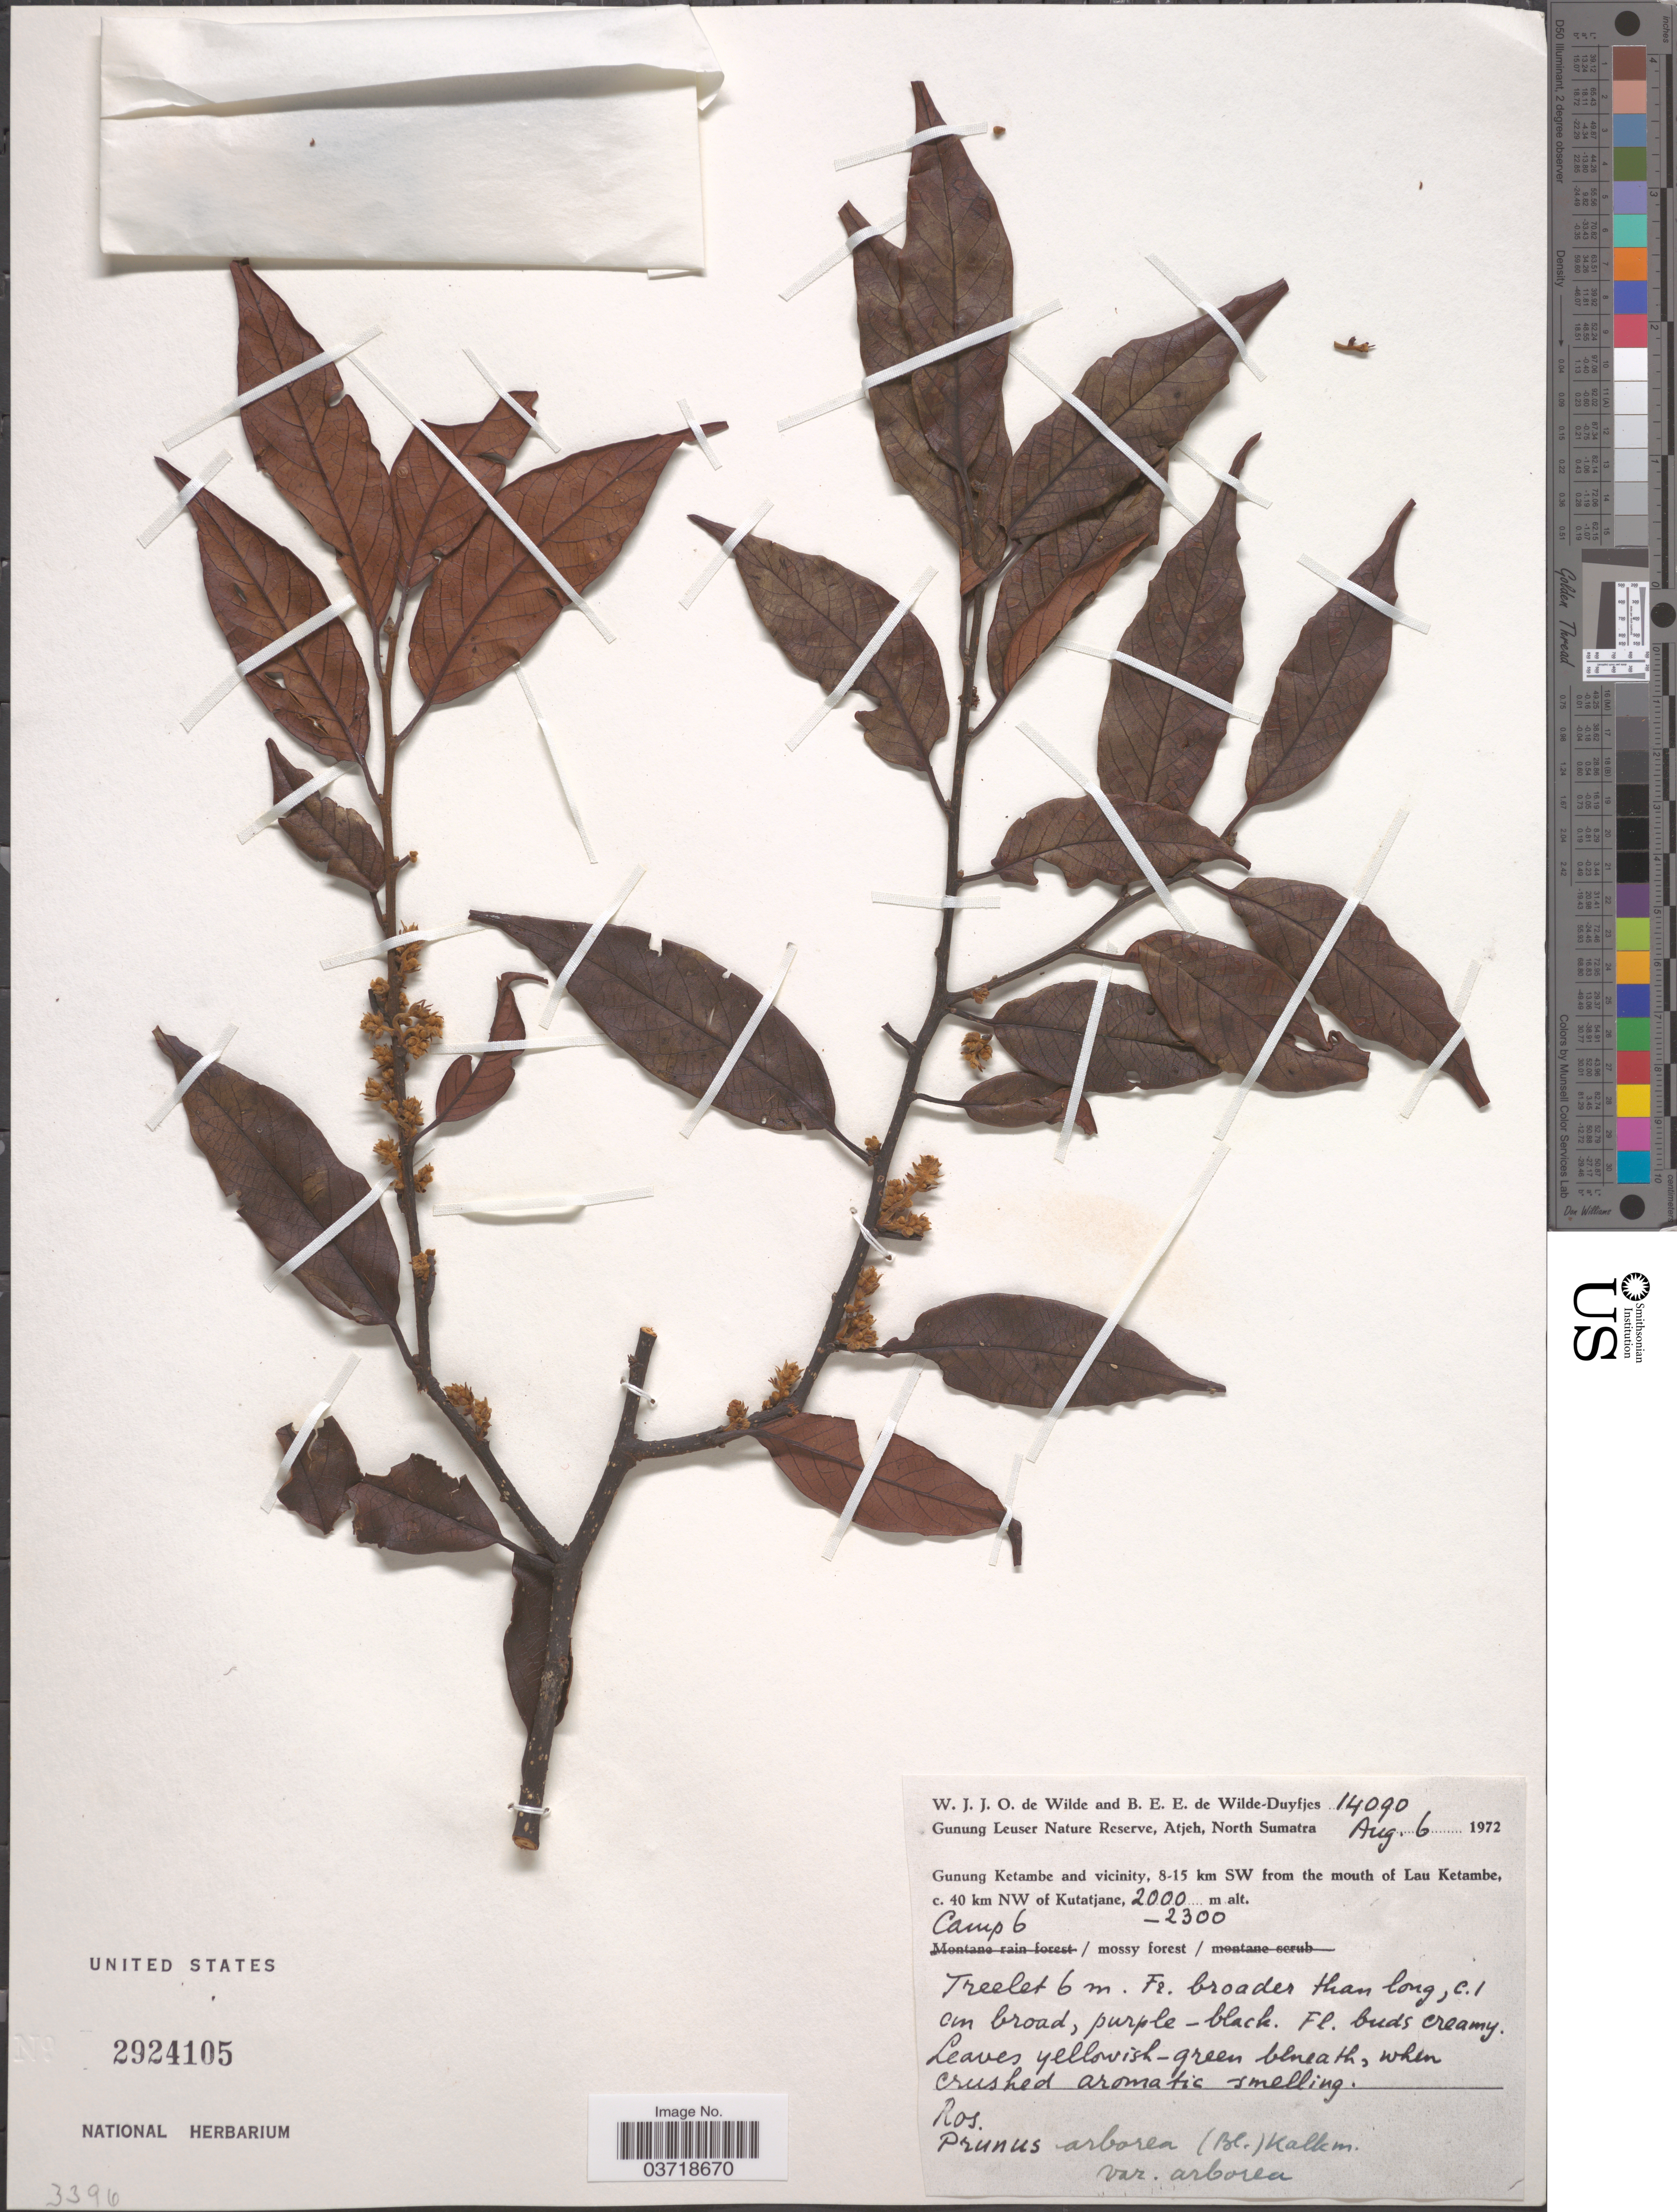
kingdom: Plantae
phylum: Tracheophyta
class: Magnoliopsida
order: Rosales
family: Rosaceae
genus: Prunus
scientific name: Prunus arborea var. arborea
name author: (Blume) Kalkman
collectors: W. J. de Wilde & B. E. de Wilde-Duyfjes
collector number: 14090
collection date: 1972-08-06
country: Indonesia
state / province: Sumatra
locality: Gunung Leuser Nature Reserve, Atjeh, North Sumatra. Gunung Ketambe and vicinity, 8-15 km SW from the mouth of Lau Ketambe, c. 40 km NW of Kutatjane. Camp 6.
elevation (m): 2000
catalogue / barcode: US 2924105